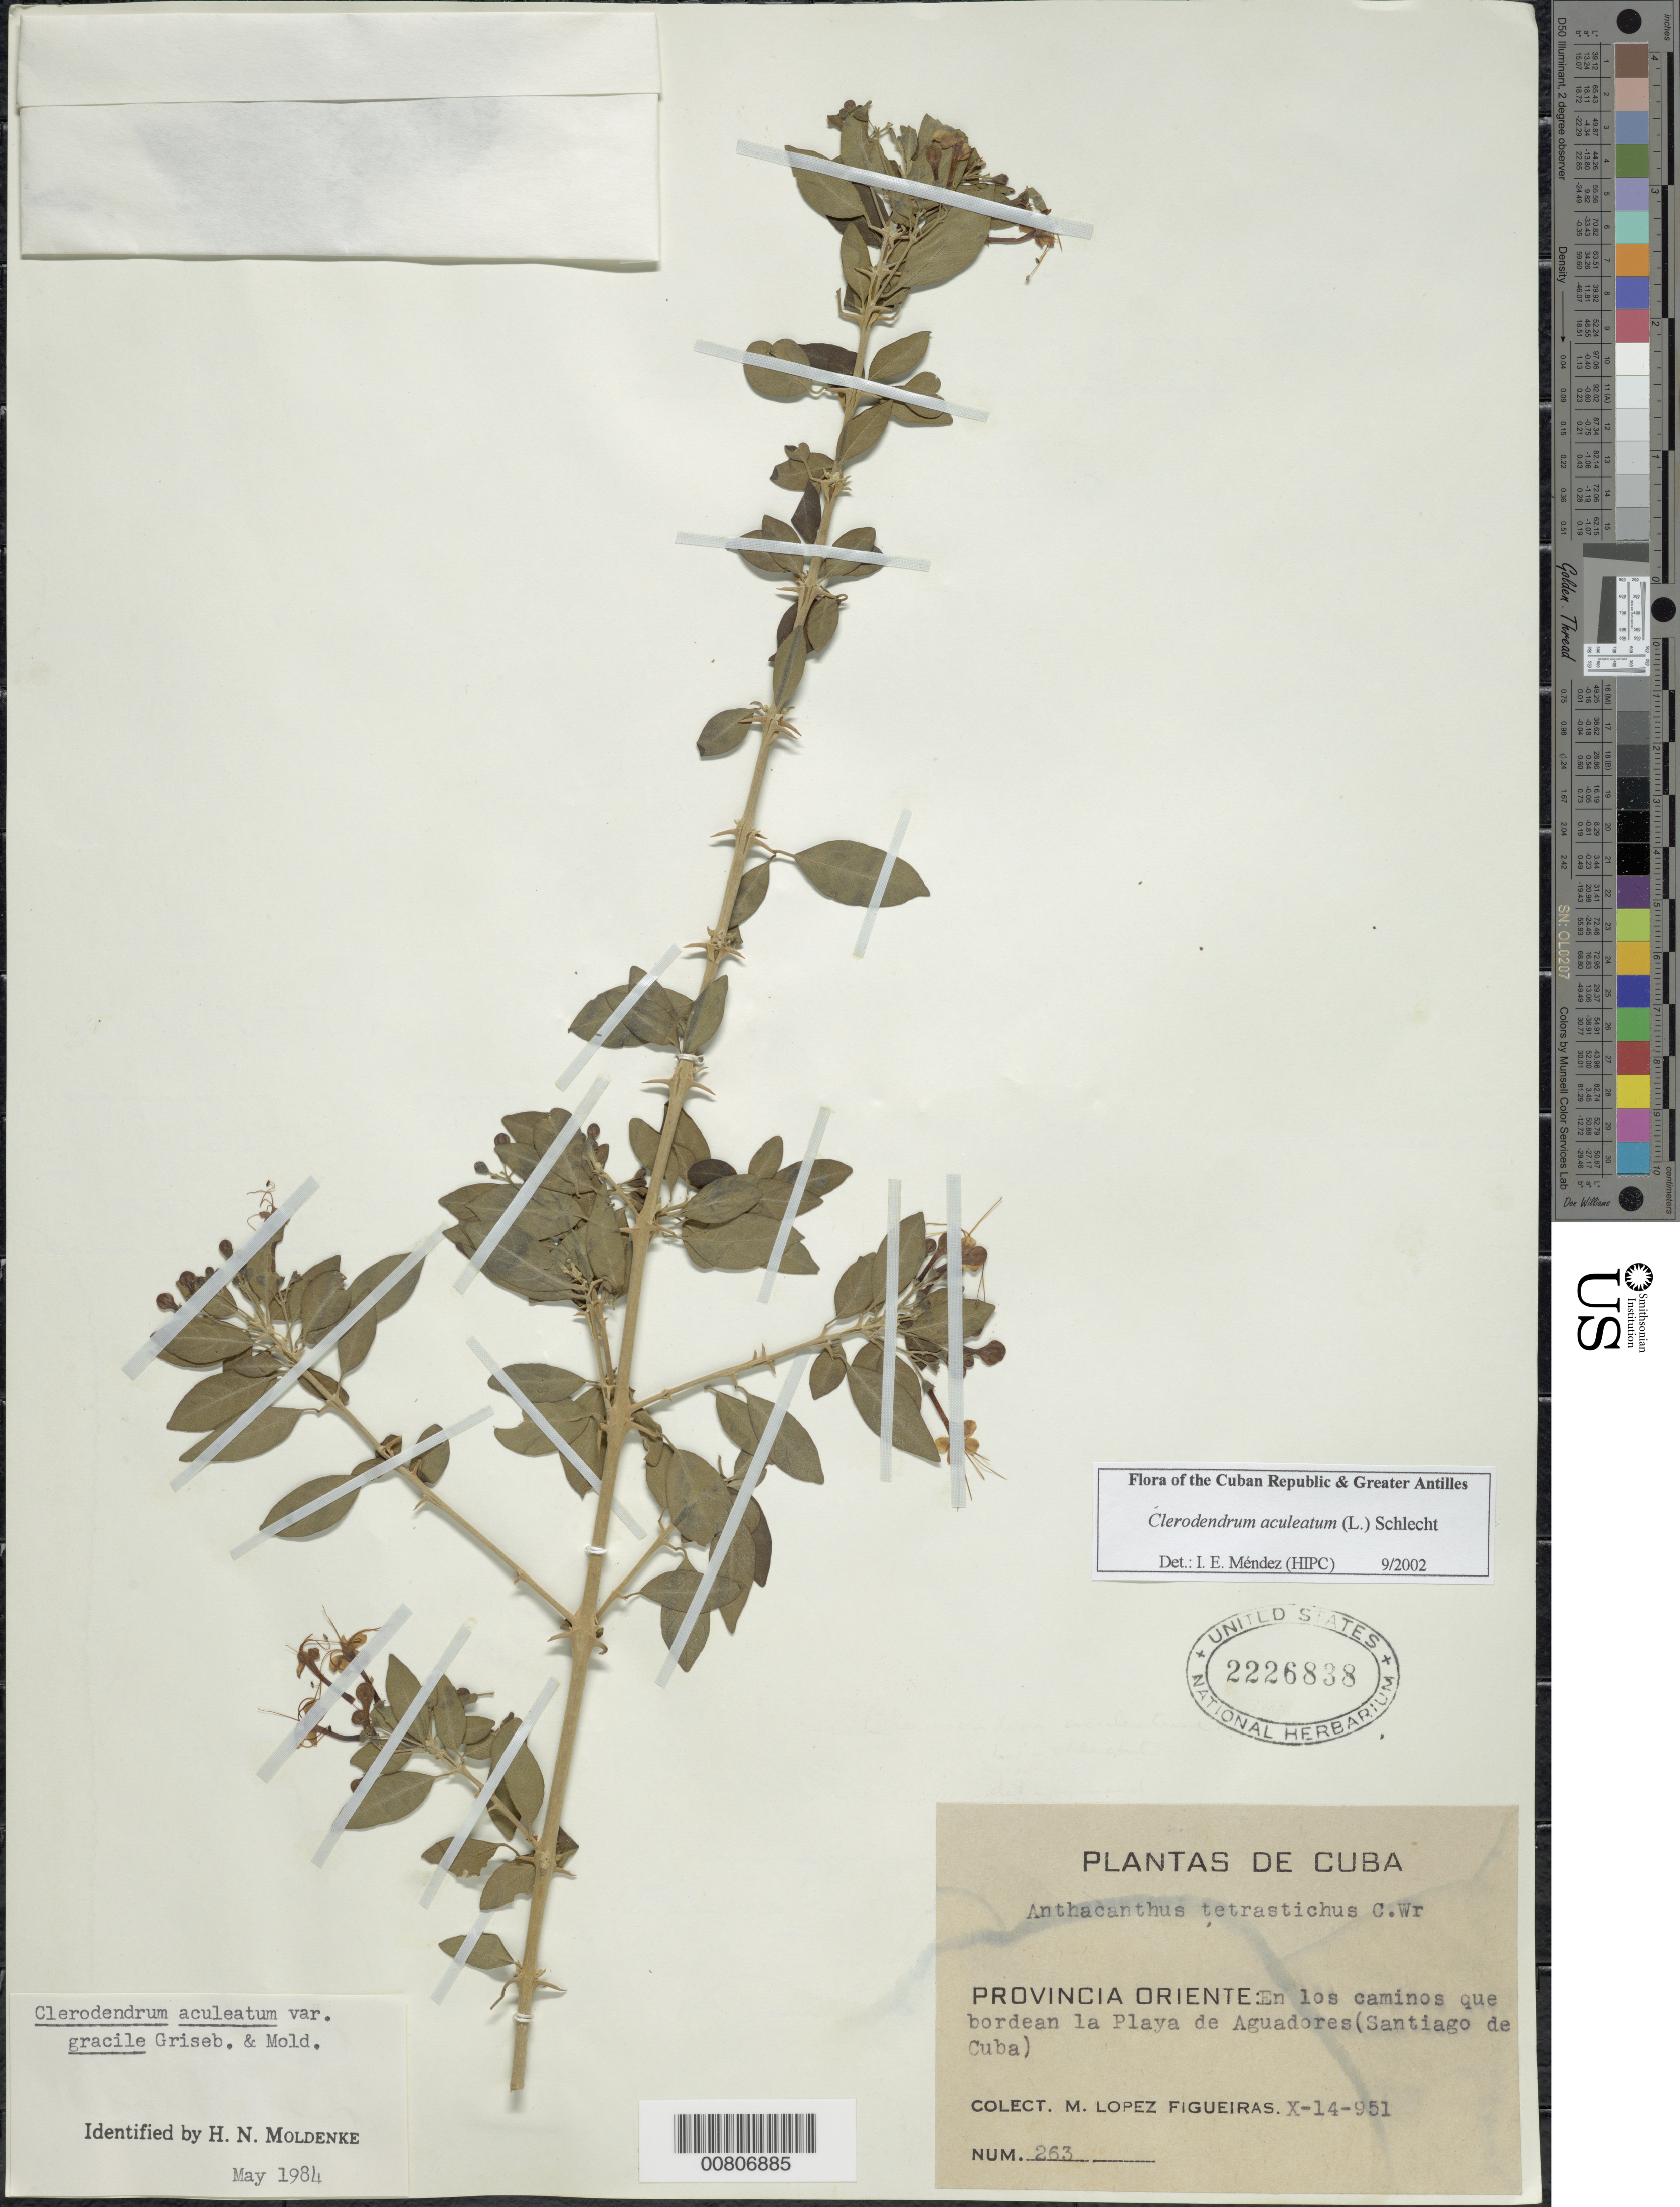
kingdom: Plantae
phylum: Tracheophyta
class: Magnoliopsida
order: Lamiales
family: Lamiaceae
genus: Clerodendrum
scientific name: Clerodendrum aculeatum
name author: (L.) Schltdl.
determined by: Méndez, Isidro E., (HIPC)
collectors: M. López Figueiras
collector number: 263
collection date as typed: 14 Oct 1951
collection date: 1951-10-14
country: Cuba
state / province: Santiago de Cuba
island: Cuba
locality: Playa de Aguadores, Santiago de Cuba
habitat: Los caminos que bordean la playa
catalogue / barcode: US 2226838